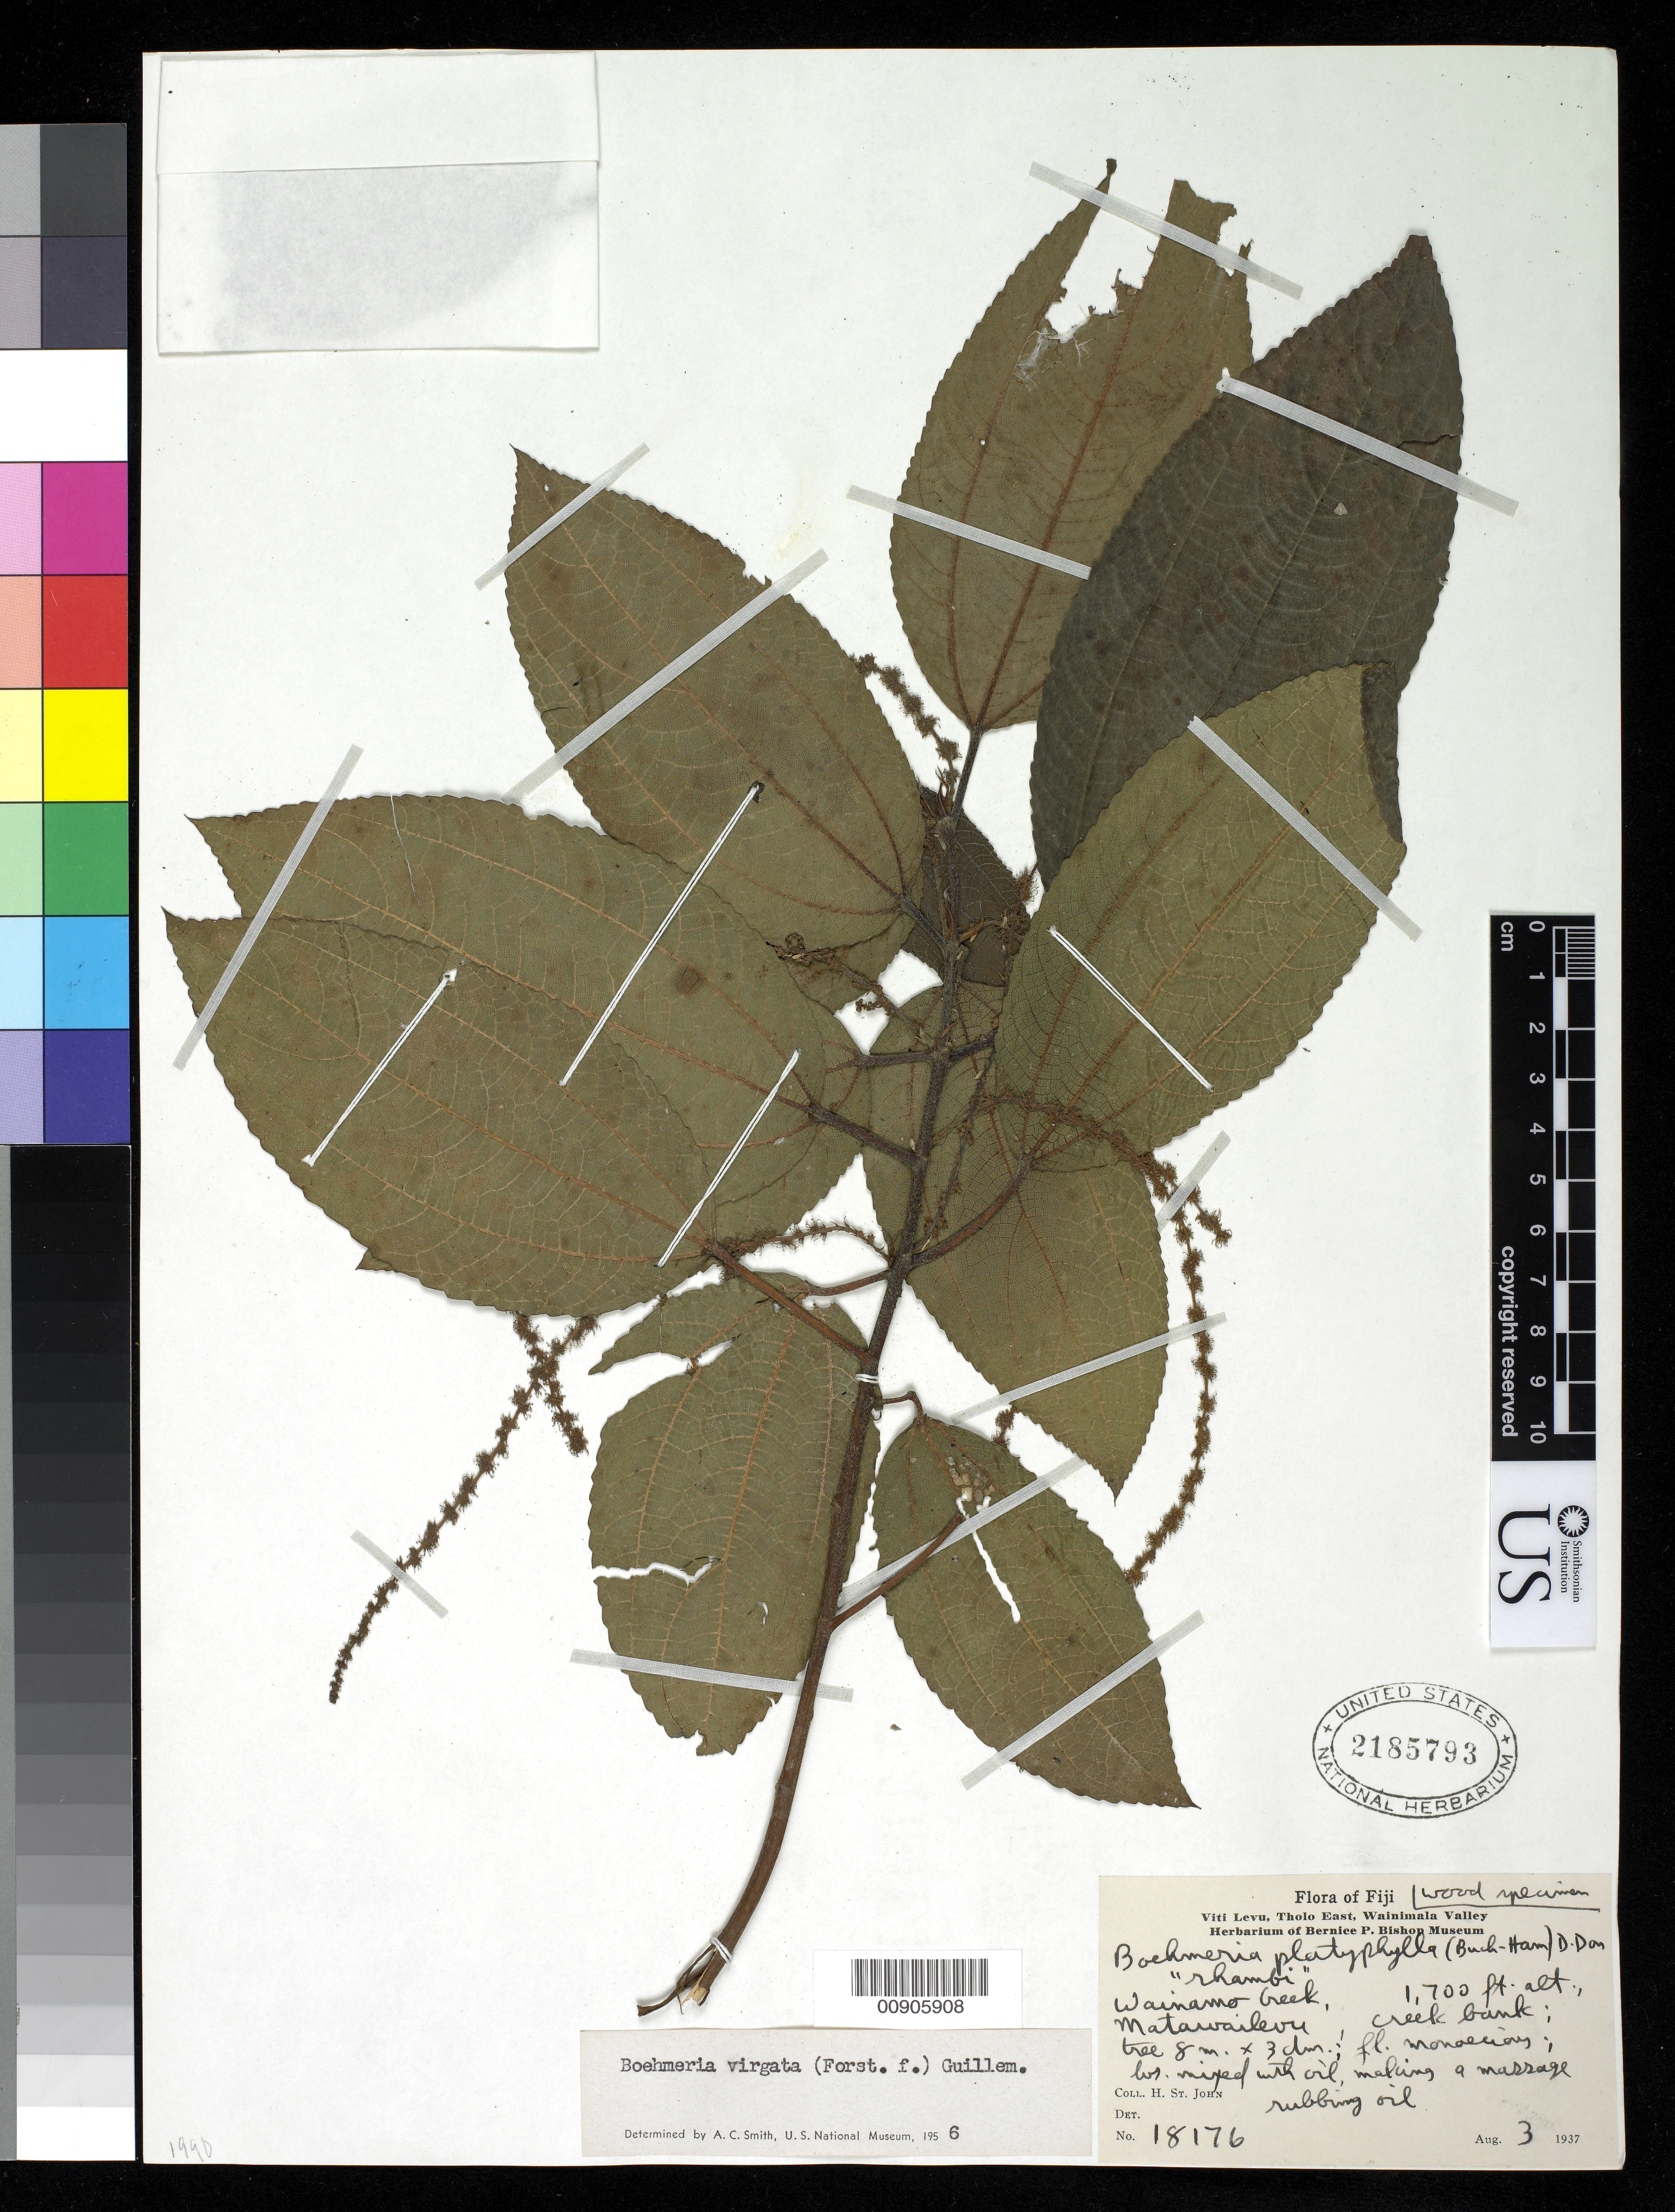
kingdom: Plantae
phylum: Tracheophyta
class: Magnoliopsida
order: Rosales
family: Urticaceae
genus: Boehmeria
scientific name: Boehmeria virgata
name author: (G. Forst.) Guill.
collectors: H. St. John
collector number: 18176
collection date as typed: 03 Aug 1937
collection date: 1937-08-03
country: Fiji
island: Viti Levu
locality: Tholo East, Wainimala Valley. Wainamo Creek, Matawailevu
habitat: creek bank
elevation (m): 518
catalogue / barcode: US 2185793